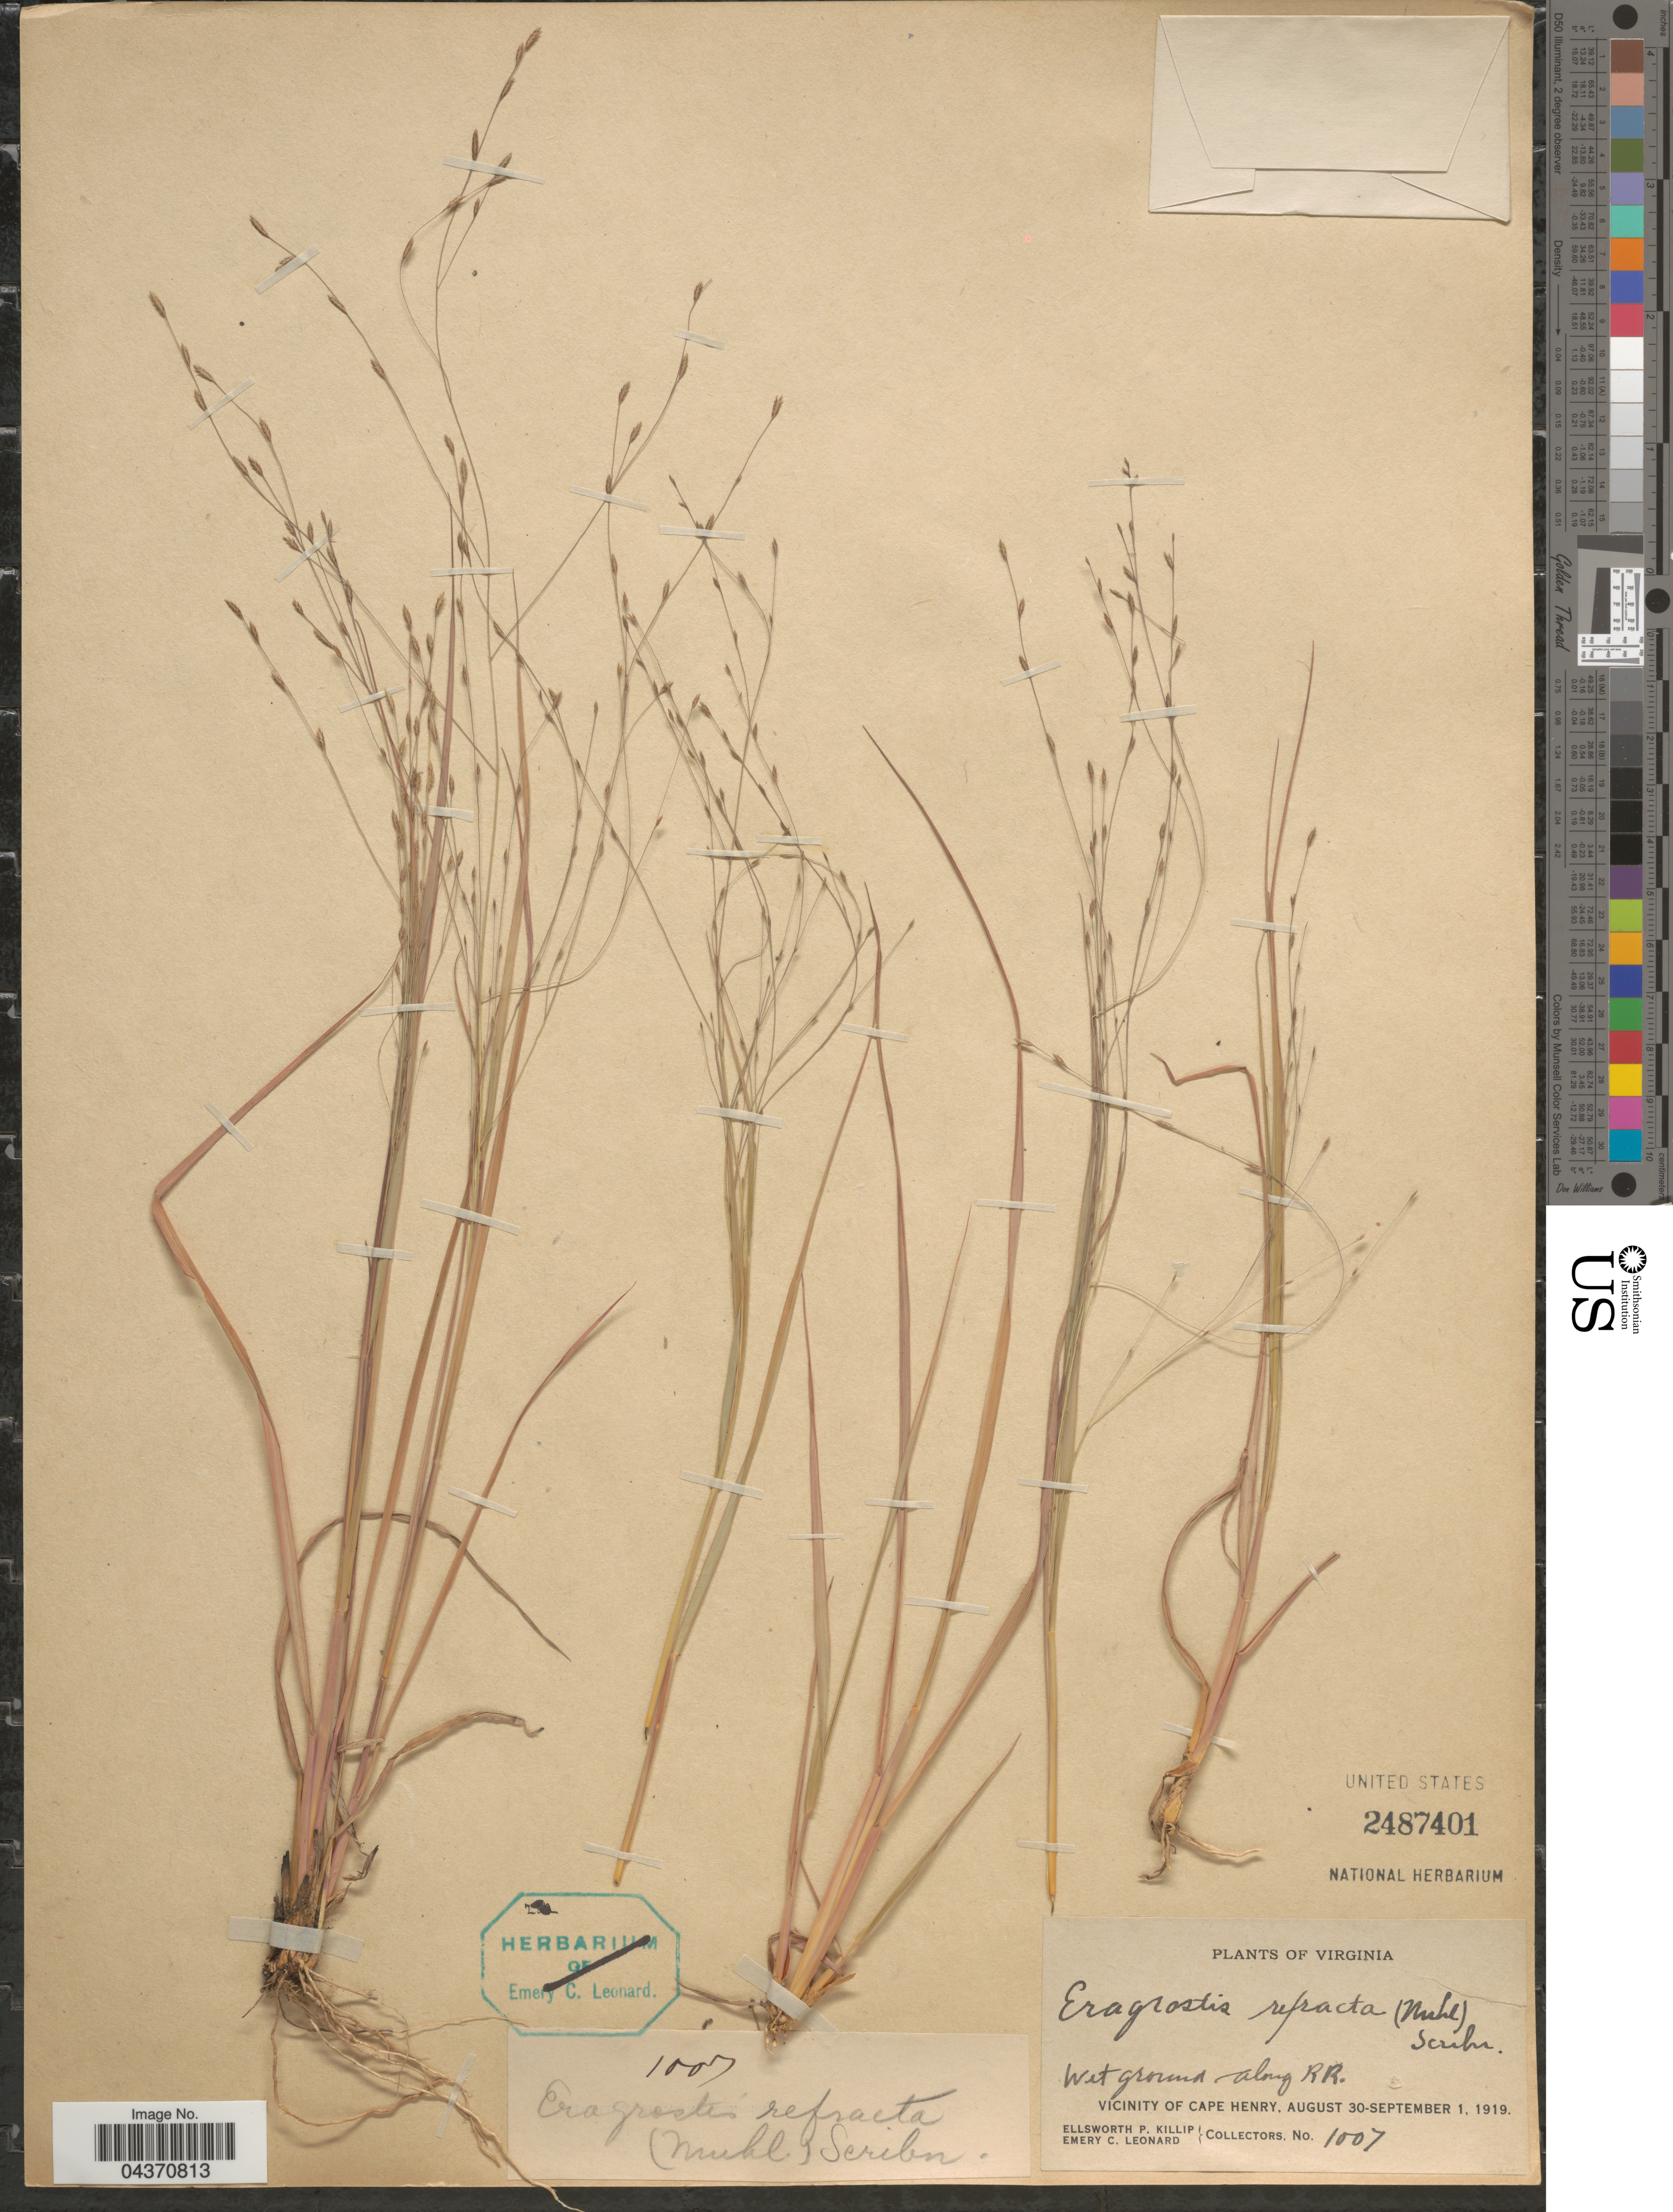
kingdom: Plantae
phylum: Tracheophyta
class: Liliopsida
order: Poales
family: Poaceae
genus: Eragrostis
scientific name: Eragrostis refracta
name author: (Muhl.) Scribn.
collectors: E. P. Killip & E. C. Leonard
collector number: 1007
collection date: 1919-08-30/1919-09-01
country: United States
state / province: Virginia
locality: Wet ground along RR. Vicinity of Cape Henry.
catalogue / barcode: US 2487401